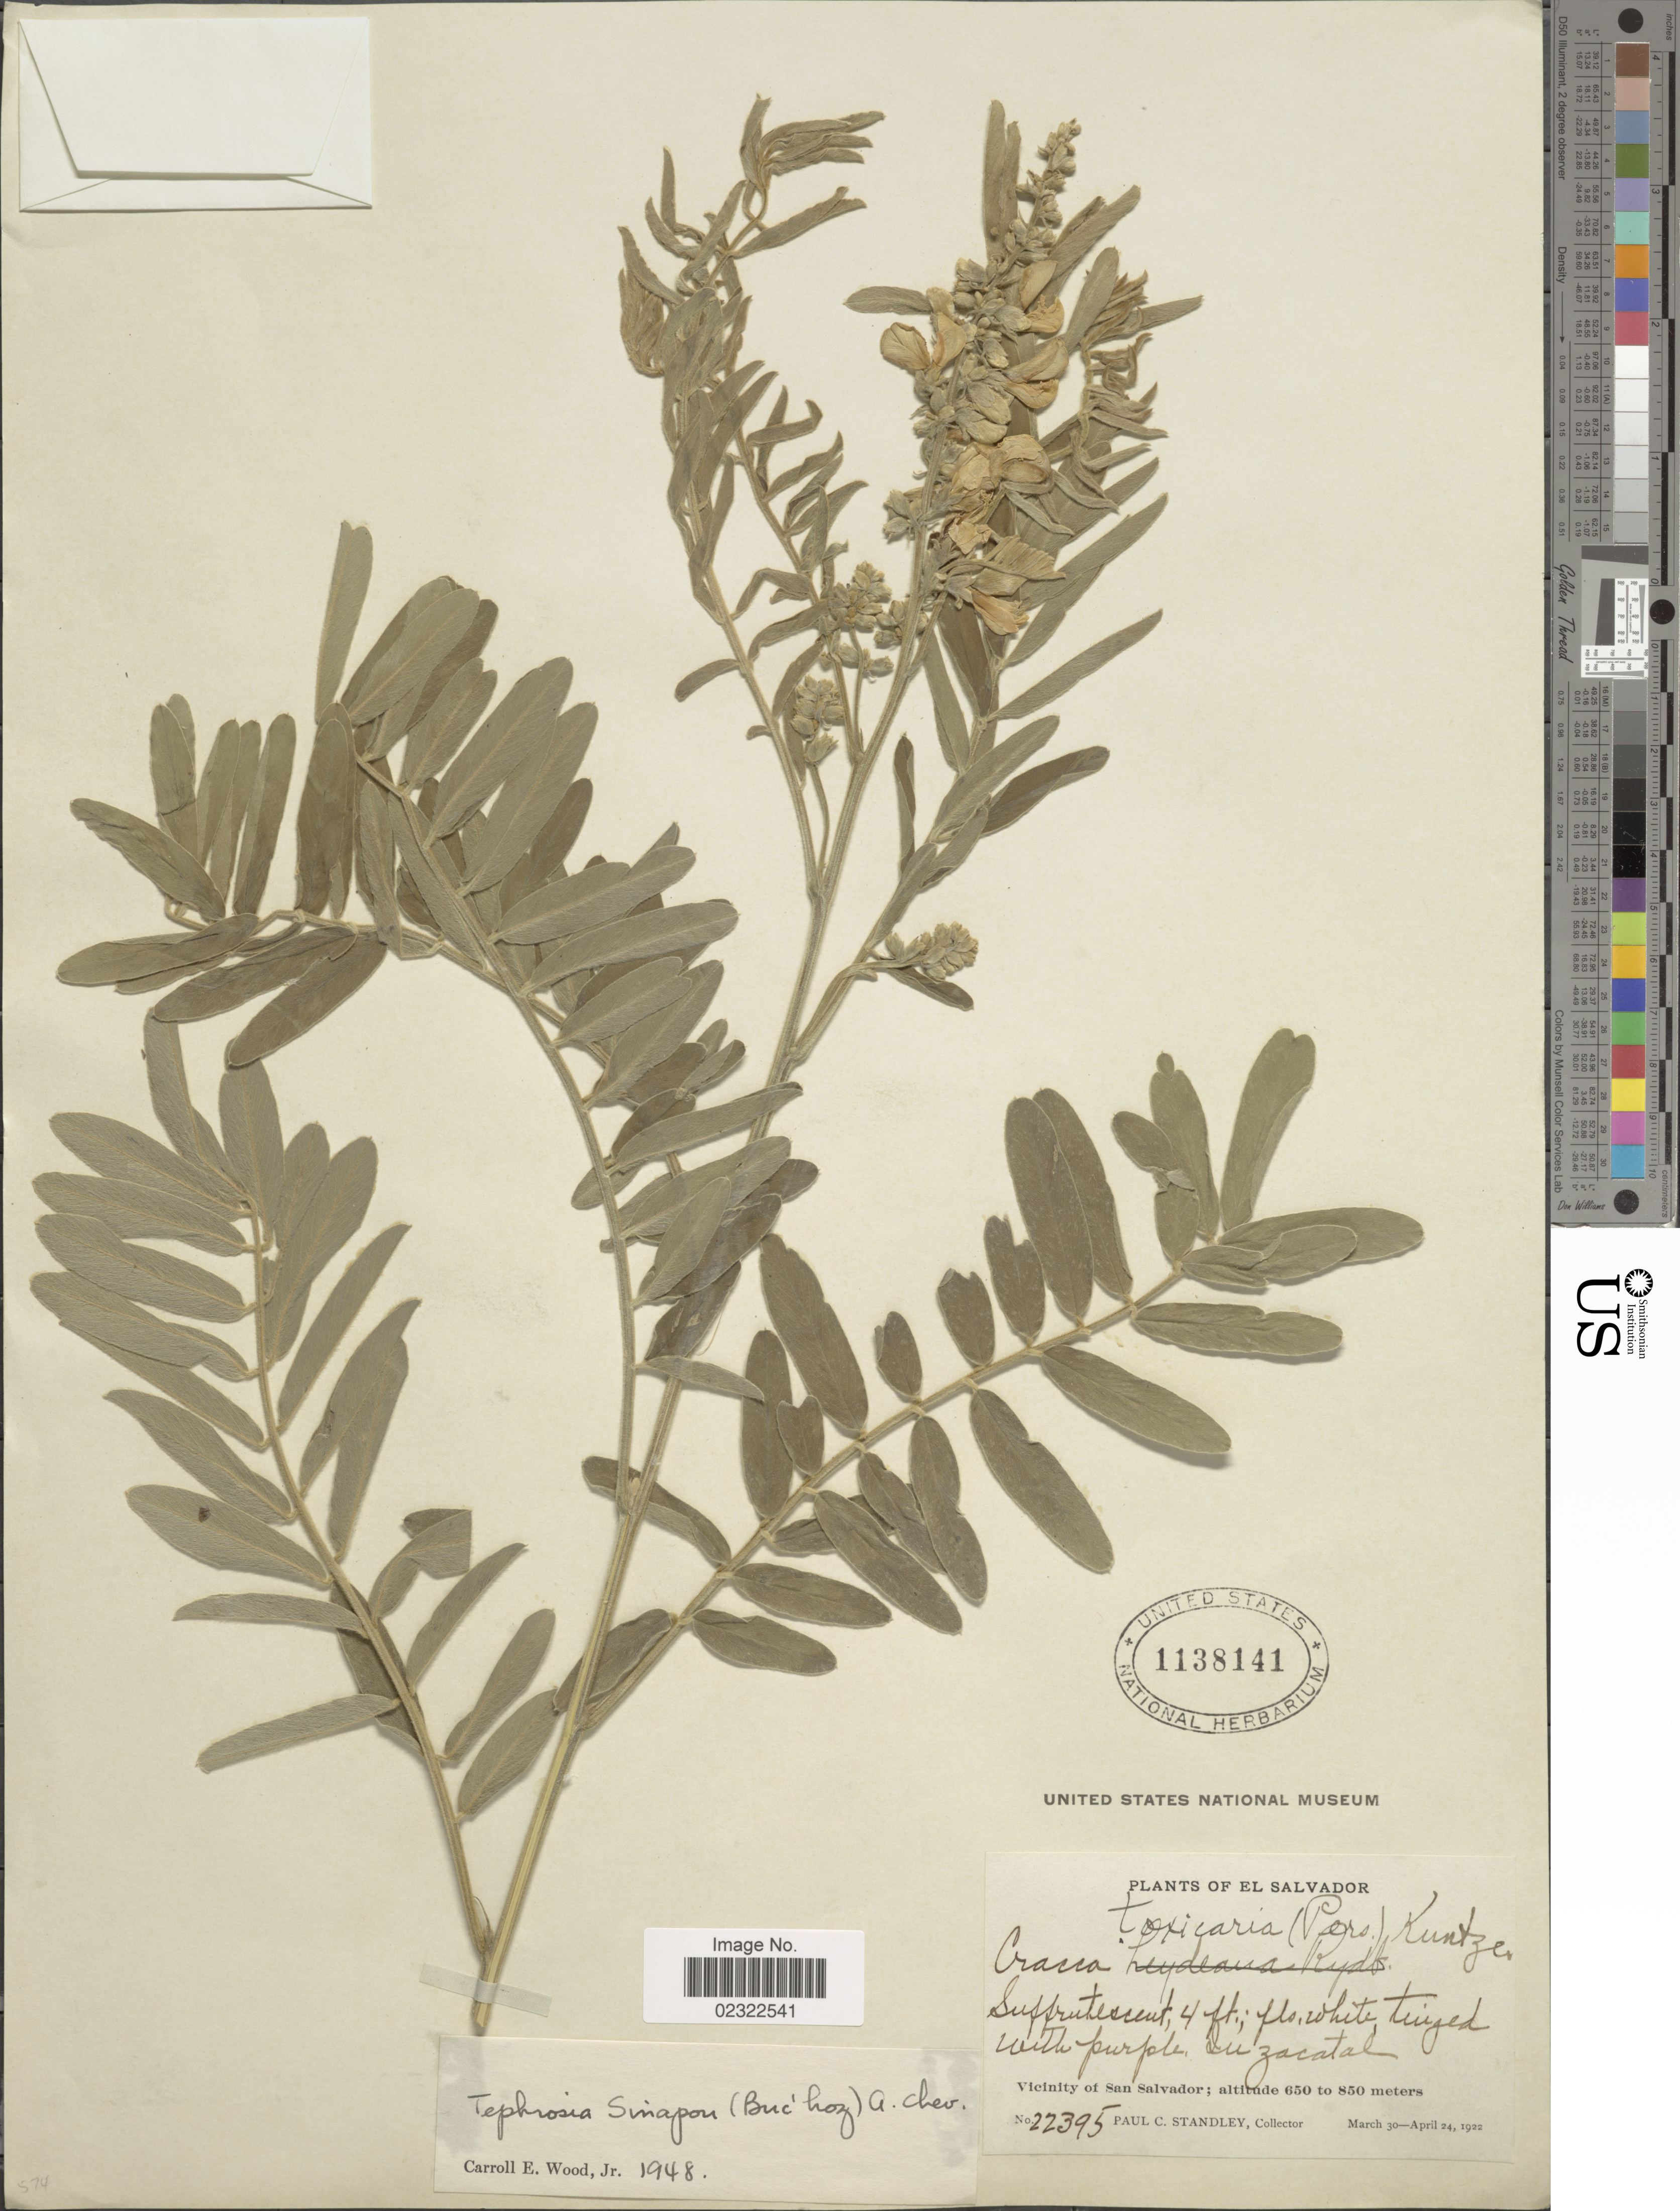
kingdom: Plantae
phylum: Tracheophyta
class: Magnoliopsida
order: Fabales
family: Fabaceae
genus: Tephrosia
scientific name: Tephrosia sinapou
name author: (Buc'hoz) A. Chev.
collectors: P. C. Standley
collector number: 22395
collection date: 1922-03-30/1922-04-24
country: El Salvador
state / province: San Salvador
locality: El Salvador, Vicinity of San Salvador.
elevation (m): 650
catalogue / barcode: US 1138141